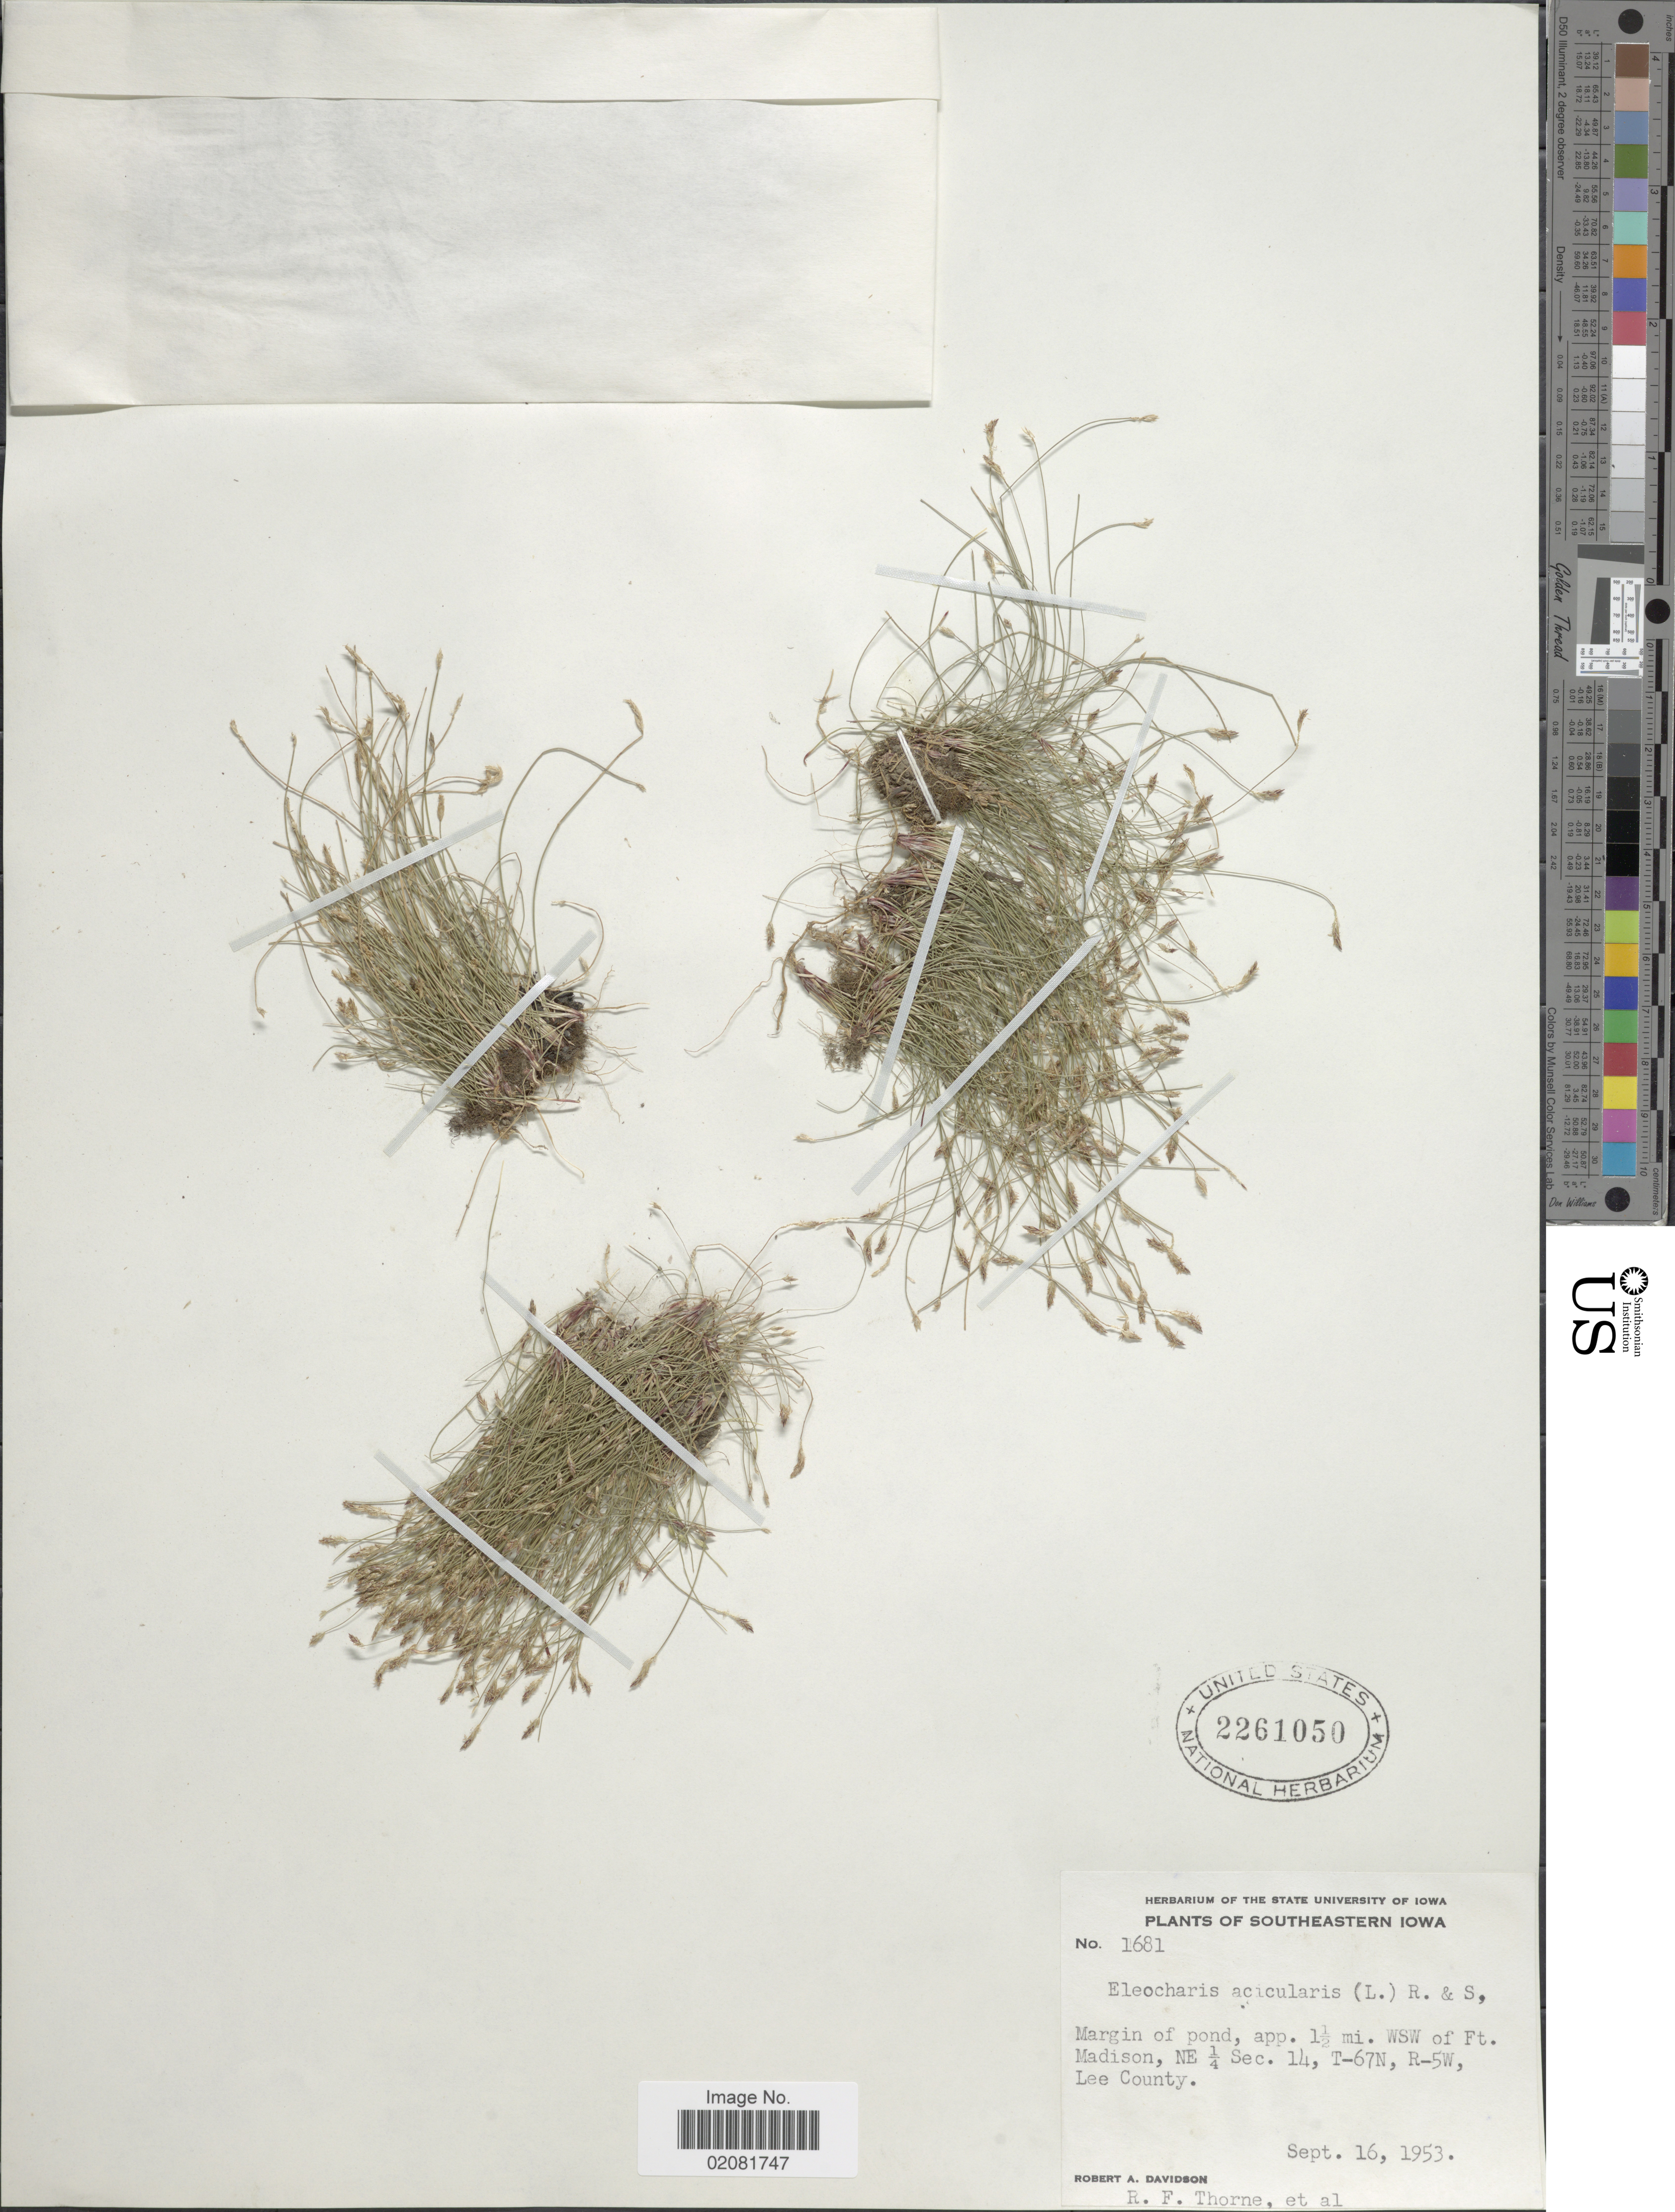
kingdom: Plantae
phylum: Tracheophyta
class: Liliopsida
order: Poales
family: Cyperaceae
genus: Eleocharis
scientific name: Eleocharis acicularis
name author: (L.) Roem. & Schult.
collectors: R. A. Davidson, R. F. Thorne & et al.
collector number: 1681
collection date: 1953-09-16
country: United States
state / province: Iowa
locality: Southeastern Iowa. Margin of pond, app. 1½ mi. WSW of Ft. Madison, NE ¼ Sec. 14, T-67N, R-5W, Lee County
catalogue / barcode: US 2261050